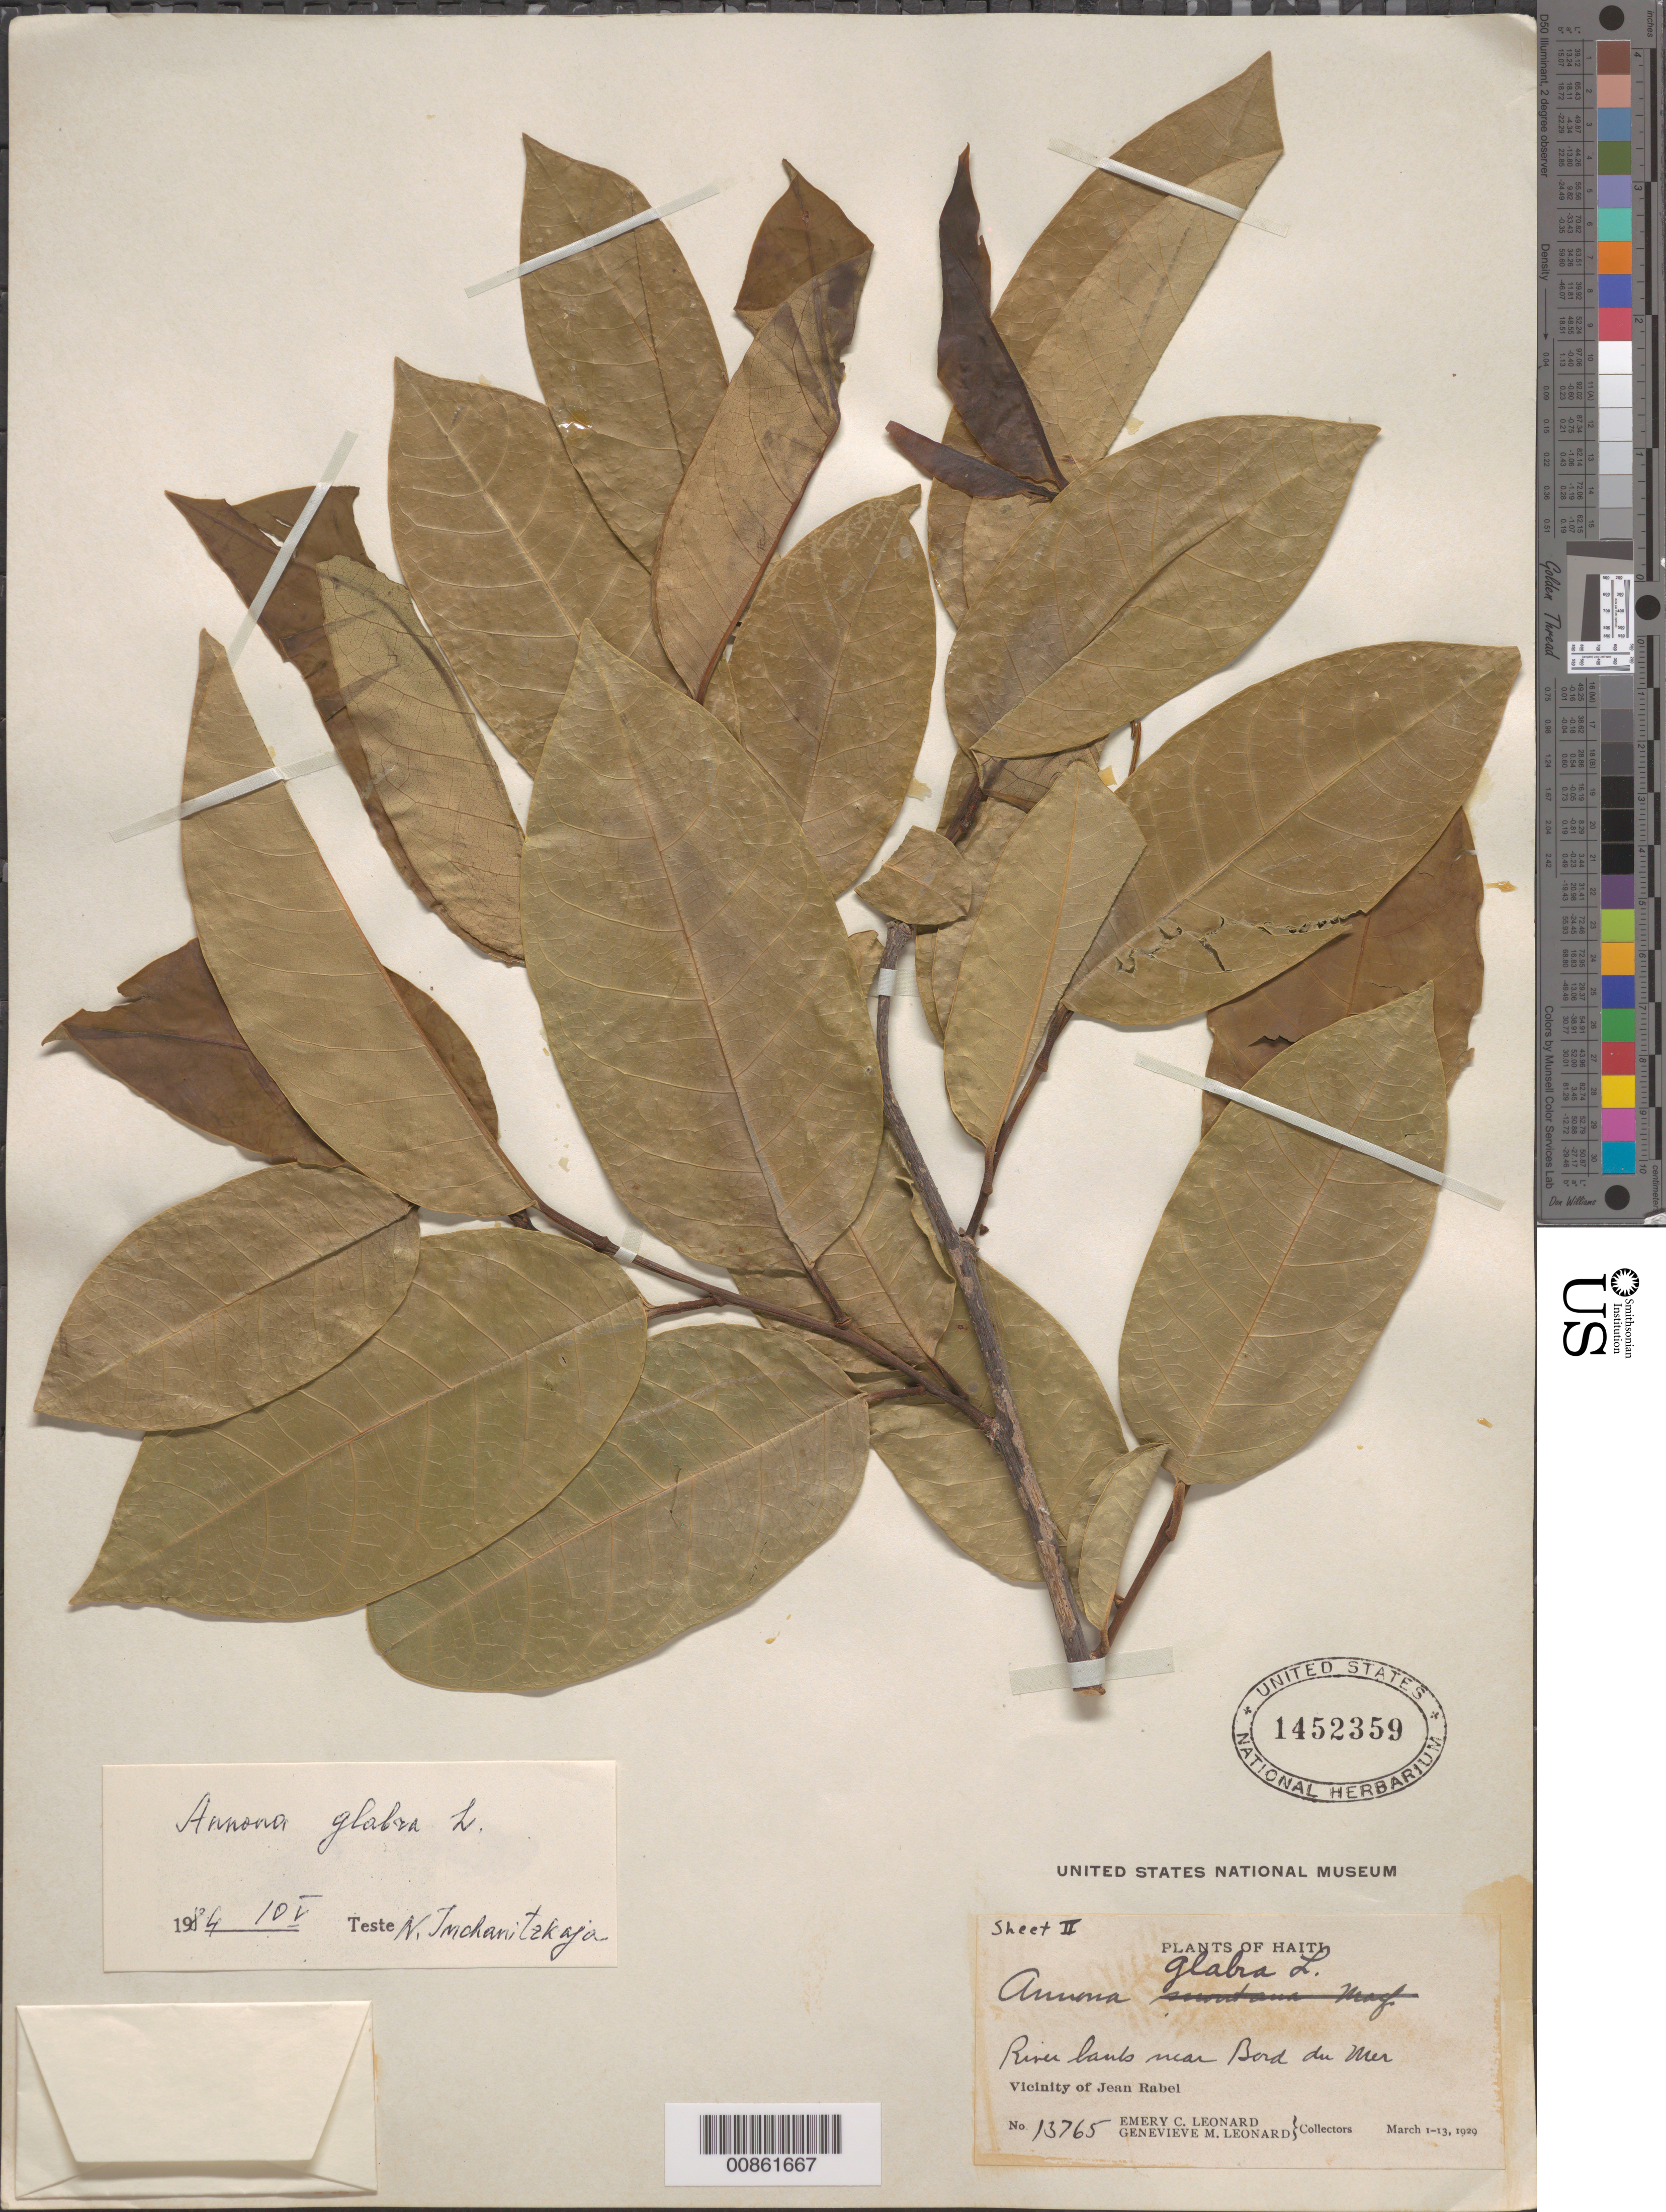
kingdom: Plantae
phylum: Tracheophyta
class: Magnoliopsida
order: Magnoliales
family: Annonaceae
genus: Annona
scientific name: Annona glabra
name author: L.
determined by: Imchanitzkaja, N.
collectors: E. C. Leonard & G. M. Leonard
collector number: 13765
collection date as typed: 01 Mar 1929 to 13 Mar 1929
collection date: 1929-03-01/1929-03-13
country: Haiti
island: Hispaniola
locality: Near Bord du Mer. Vicinity of Jean Rabel.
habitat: River banks.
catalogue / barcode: US 1452359